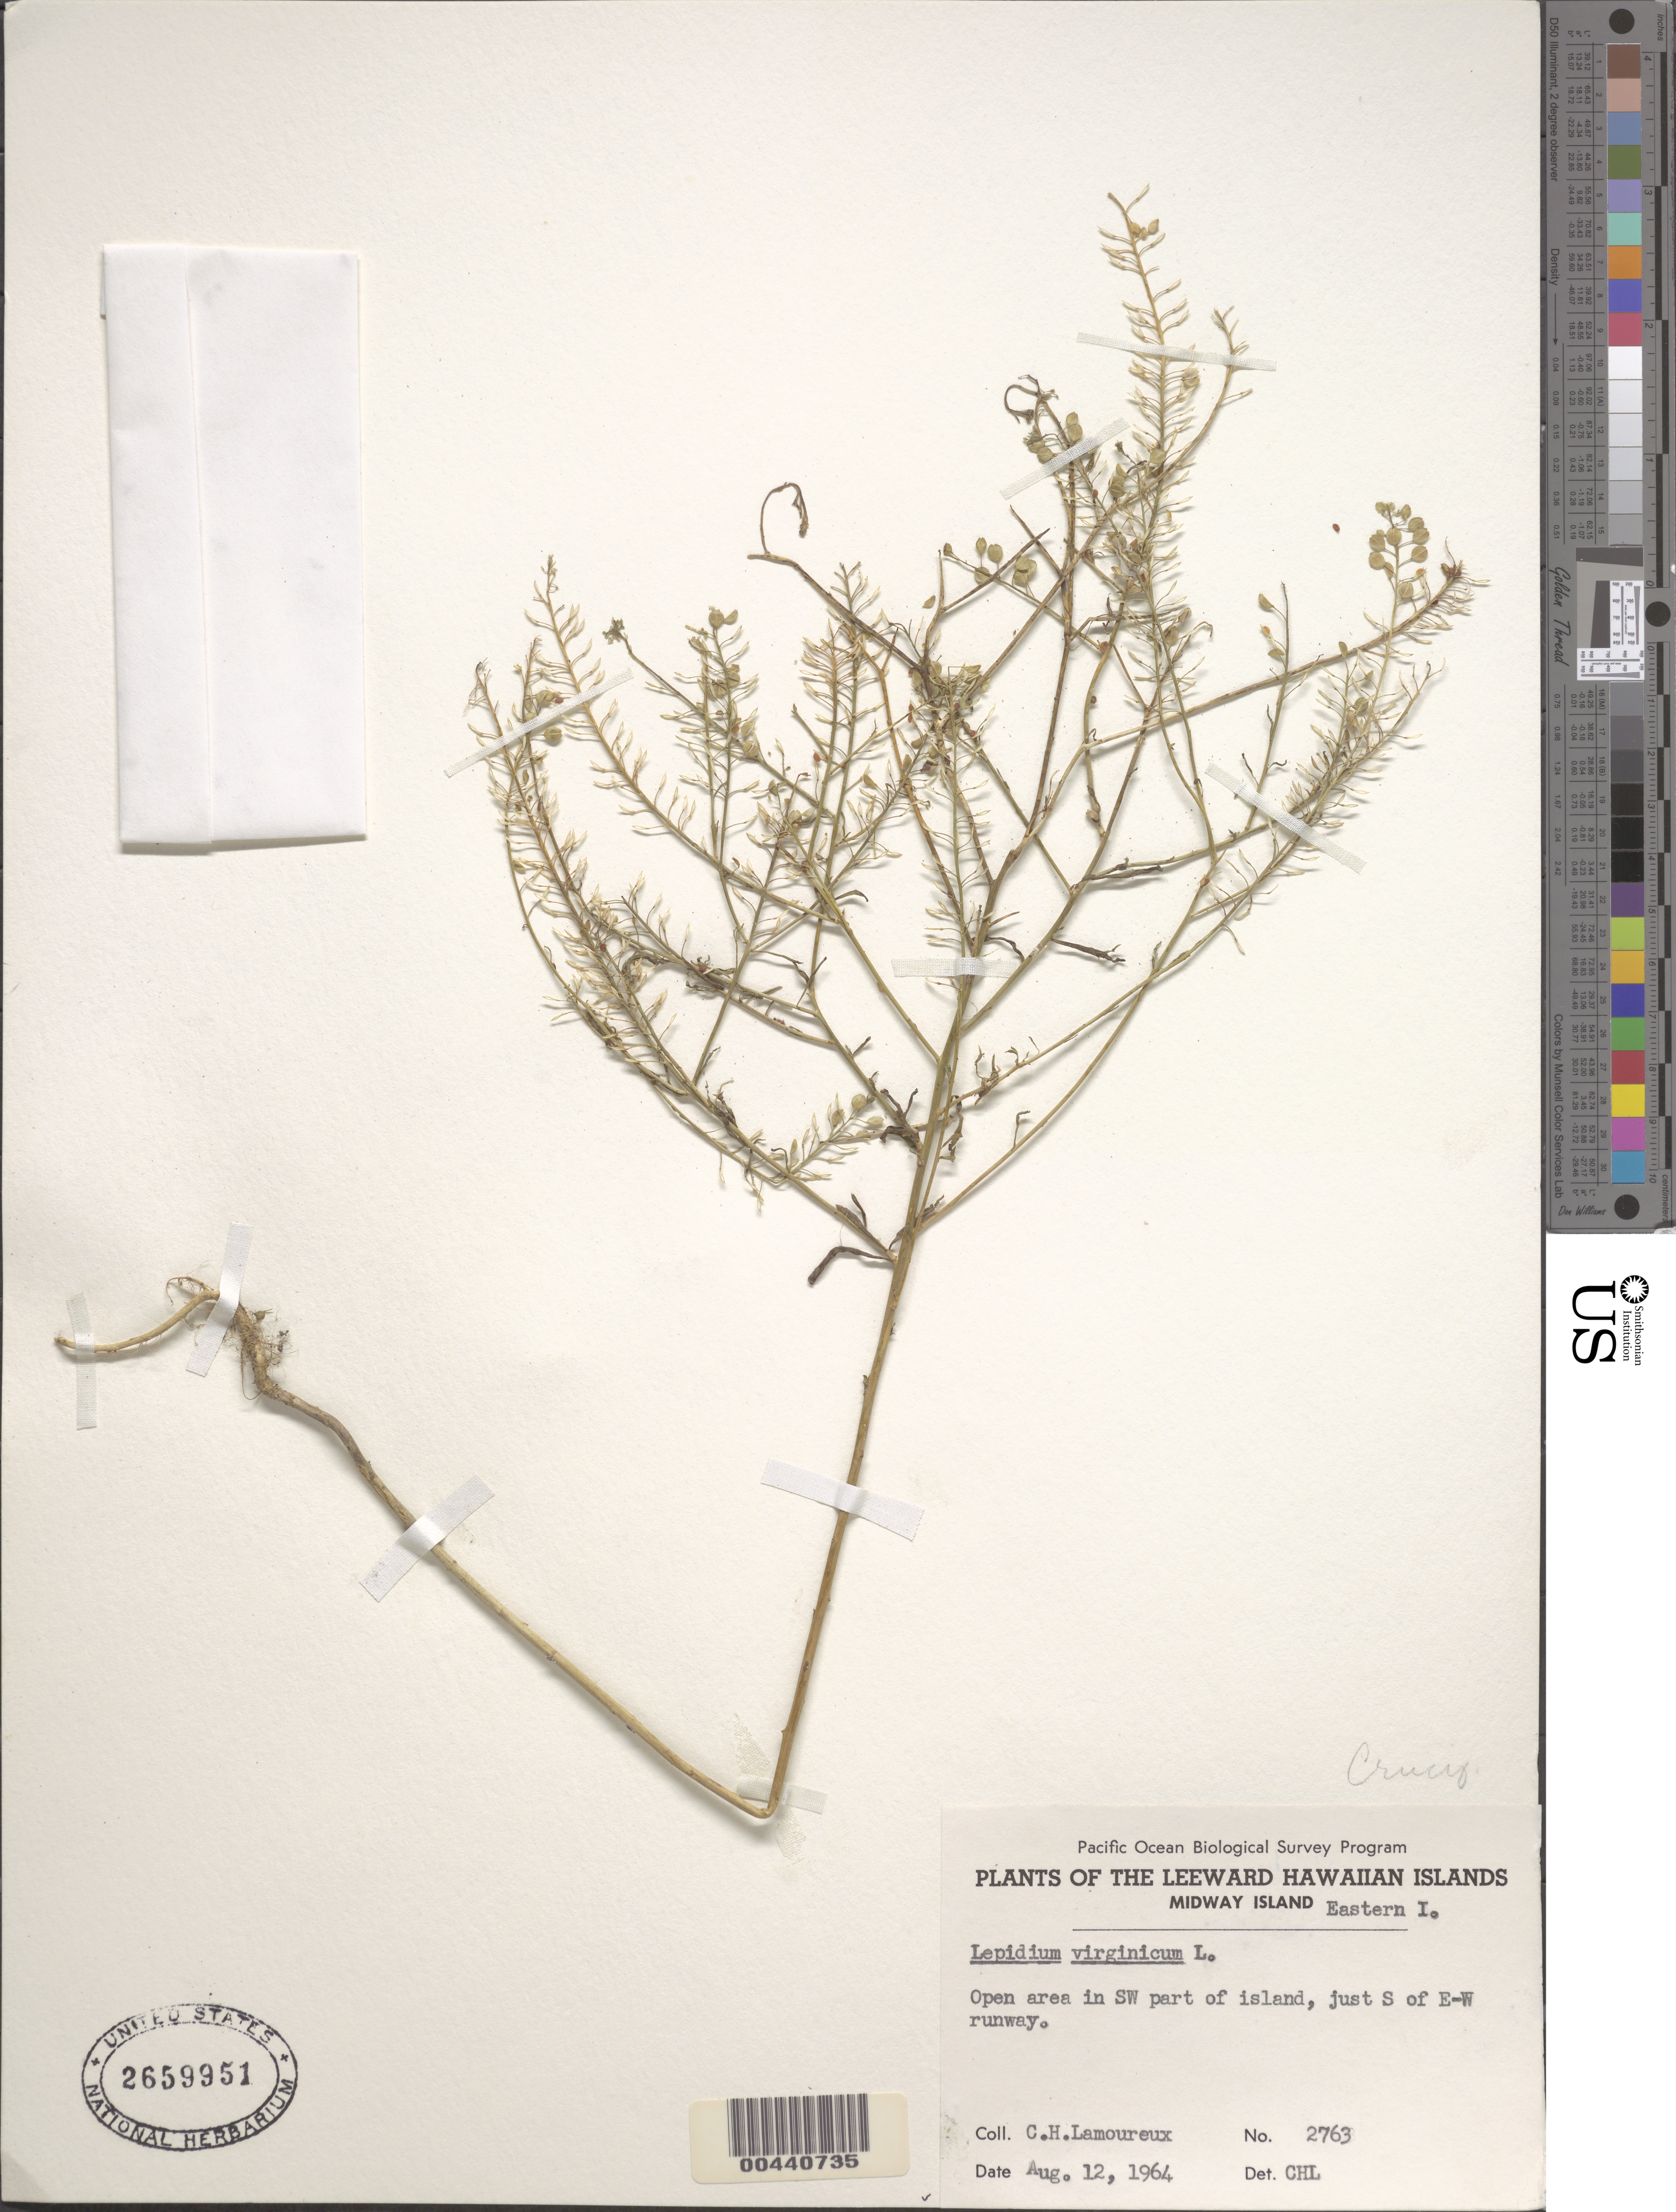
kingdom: Plantae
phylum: Tracheophyta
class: Magnoliopsida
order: Brassicales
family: Brassicaceae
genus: Lepidium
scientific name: Lepidium virginicum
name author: L.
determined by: Lamoureux, C. H.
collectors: C. H. Lamoureux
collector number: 2763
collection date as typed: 12 Aug 1964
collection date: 1964-08-12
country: U.S. Administered Pacific Islands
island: Midway Atoll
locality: Open area in SW part of island, just S of E-W runway, Eastern Islet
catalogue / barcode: US 2659951